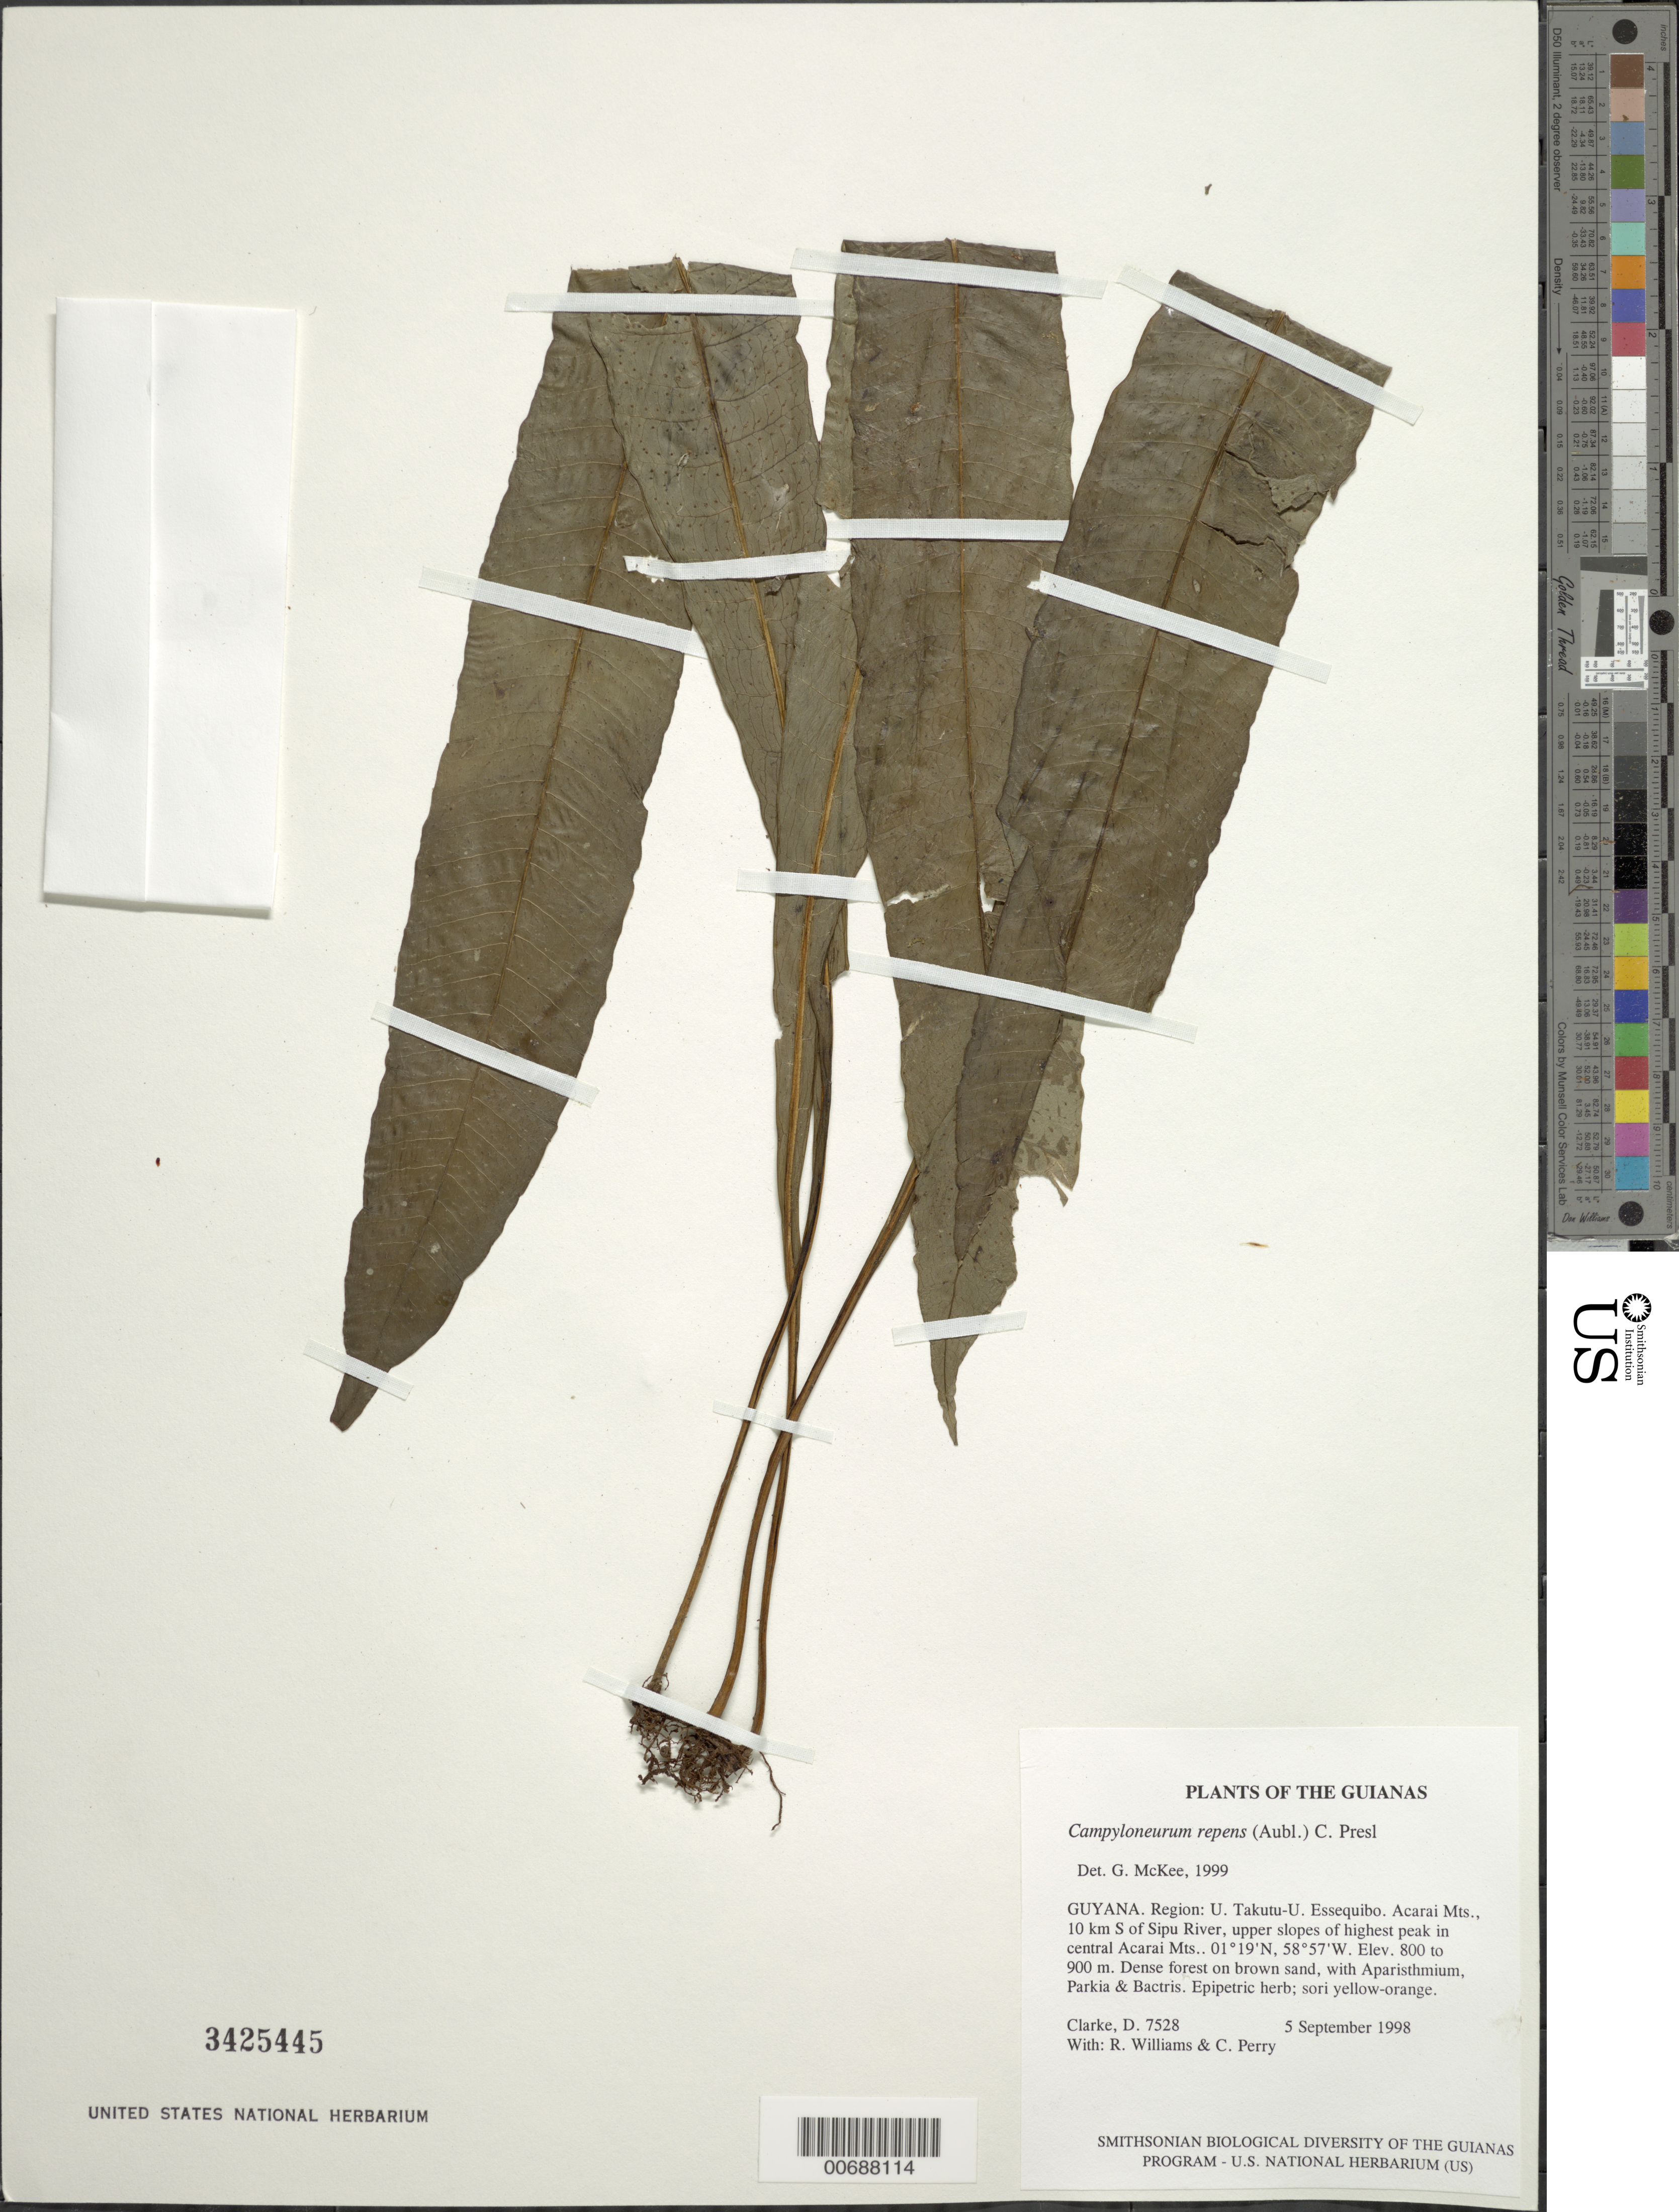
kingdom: Plantae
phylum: Tracheophyta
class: Polypodiopsida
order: Polypodiales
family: Polypodiaceae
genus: Campyloneurum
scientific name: Campyloneurum repens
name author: (Aubl.) C. Presl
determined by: McKee, G. S., (US), NMNH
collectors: H. D. Clarke, R. Williams & C. Perry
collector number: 7528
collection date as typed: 5 September 1998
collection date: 1998-09-05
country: Guyana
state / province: U. Takutu-U. Essequibo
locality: Acarai Mts., 10 km S of Sipu River, upper slopes of highest peak in central Acarai Mts.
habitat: Dense forest on brown sand, with Aparisthmium, Parkia & Bactris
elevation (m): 800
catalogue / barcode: US 3425445